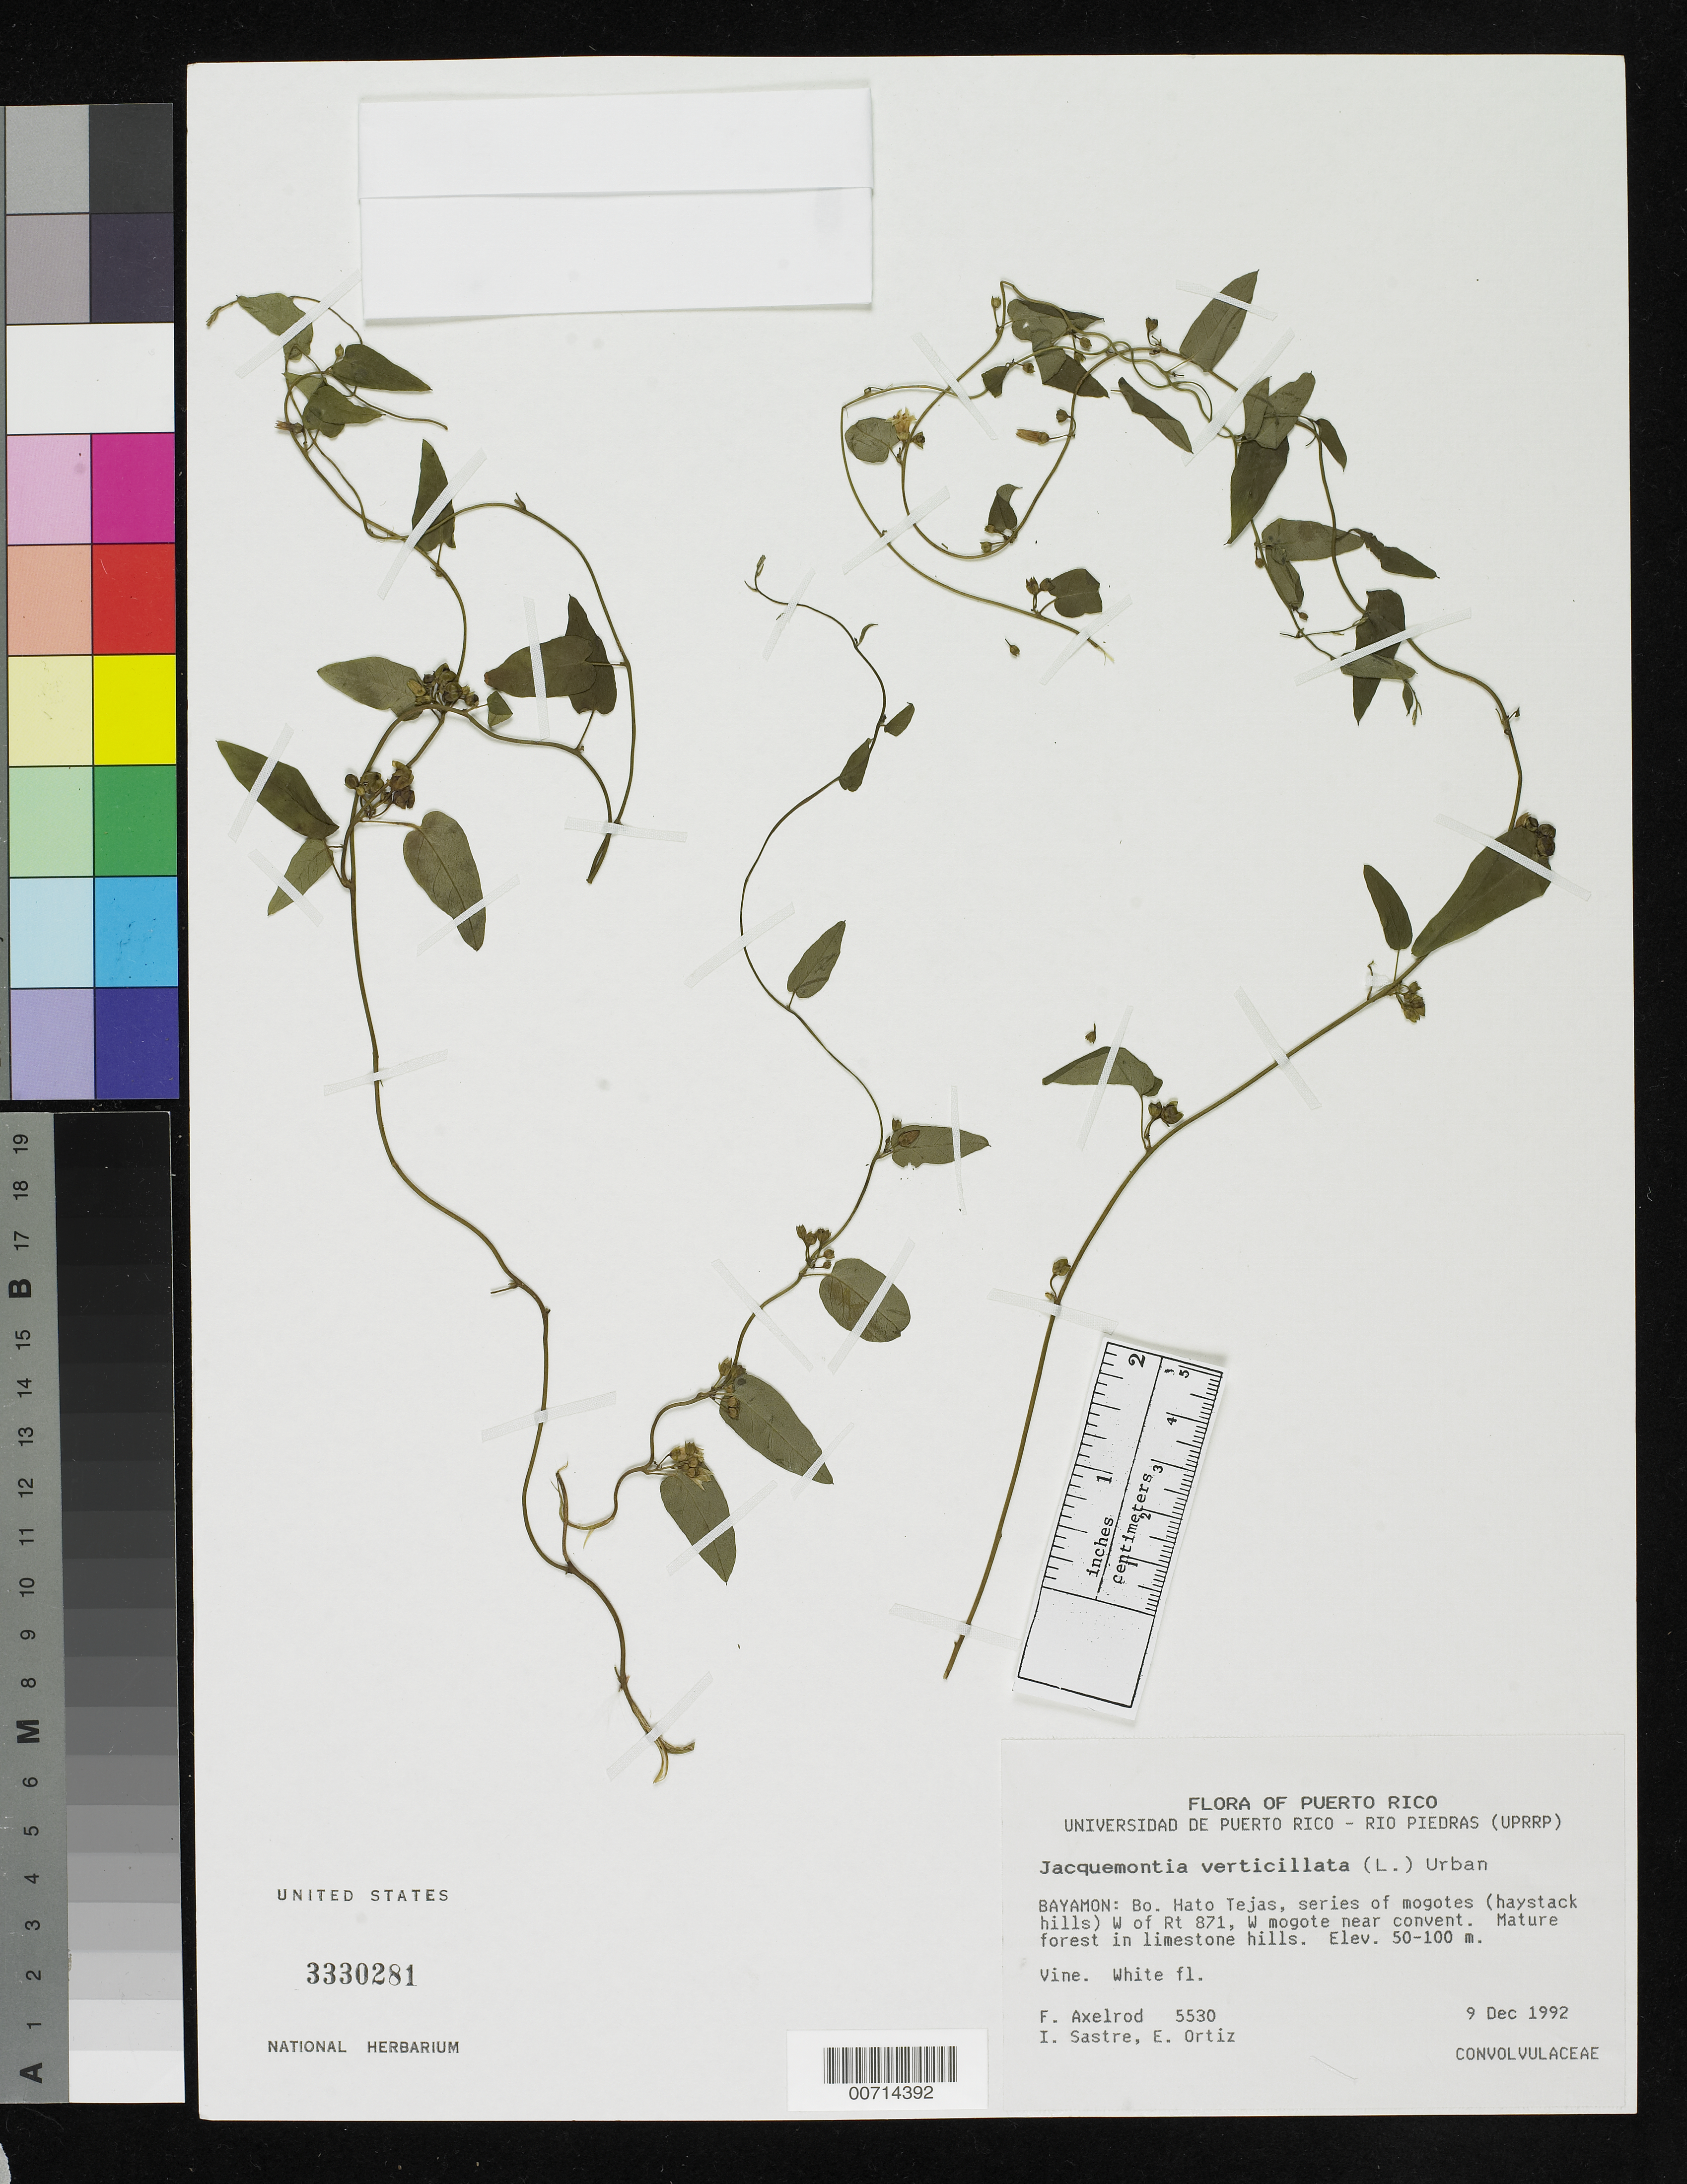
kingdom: Plantae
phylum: Tracheophyta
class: Magnoliopsida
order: Solanales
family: Convolvulaceae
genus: Jacquemontia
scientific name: Jacquemontia verticillata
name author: (L.) Urb.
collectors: F. S. Axelrod, I. Sastre-de Jesús & E. Ortíz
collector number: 5530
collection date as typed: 09 Dec 1992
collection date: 1992-12-09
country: Puerto Rico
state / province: Bayamón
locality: Bo. Hato Tejas, series of mogotes W of rte 871, W mogote near convent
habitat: Mature forest in limestone hills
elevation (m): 50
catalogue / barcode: US 3330281